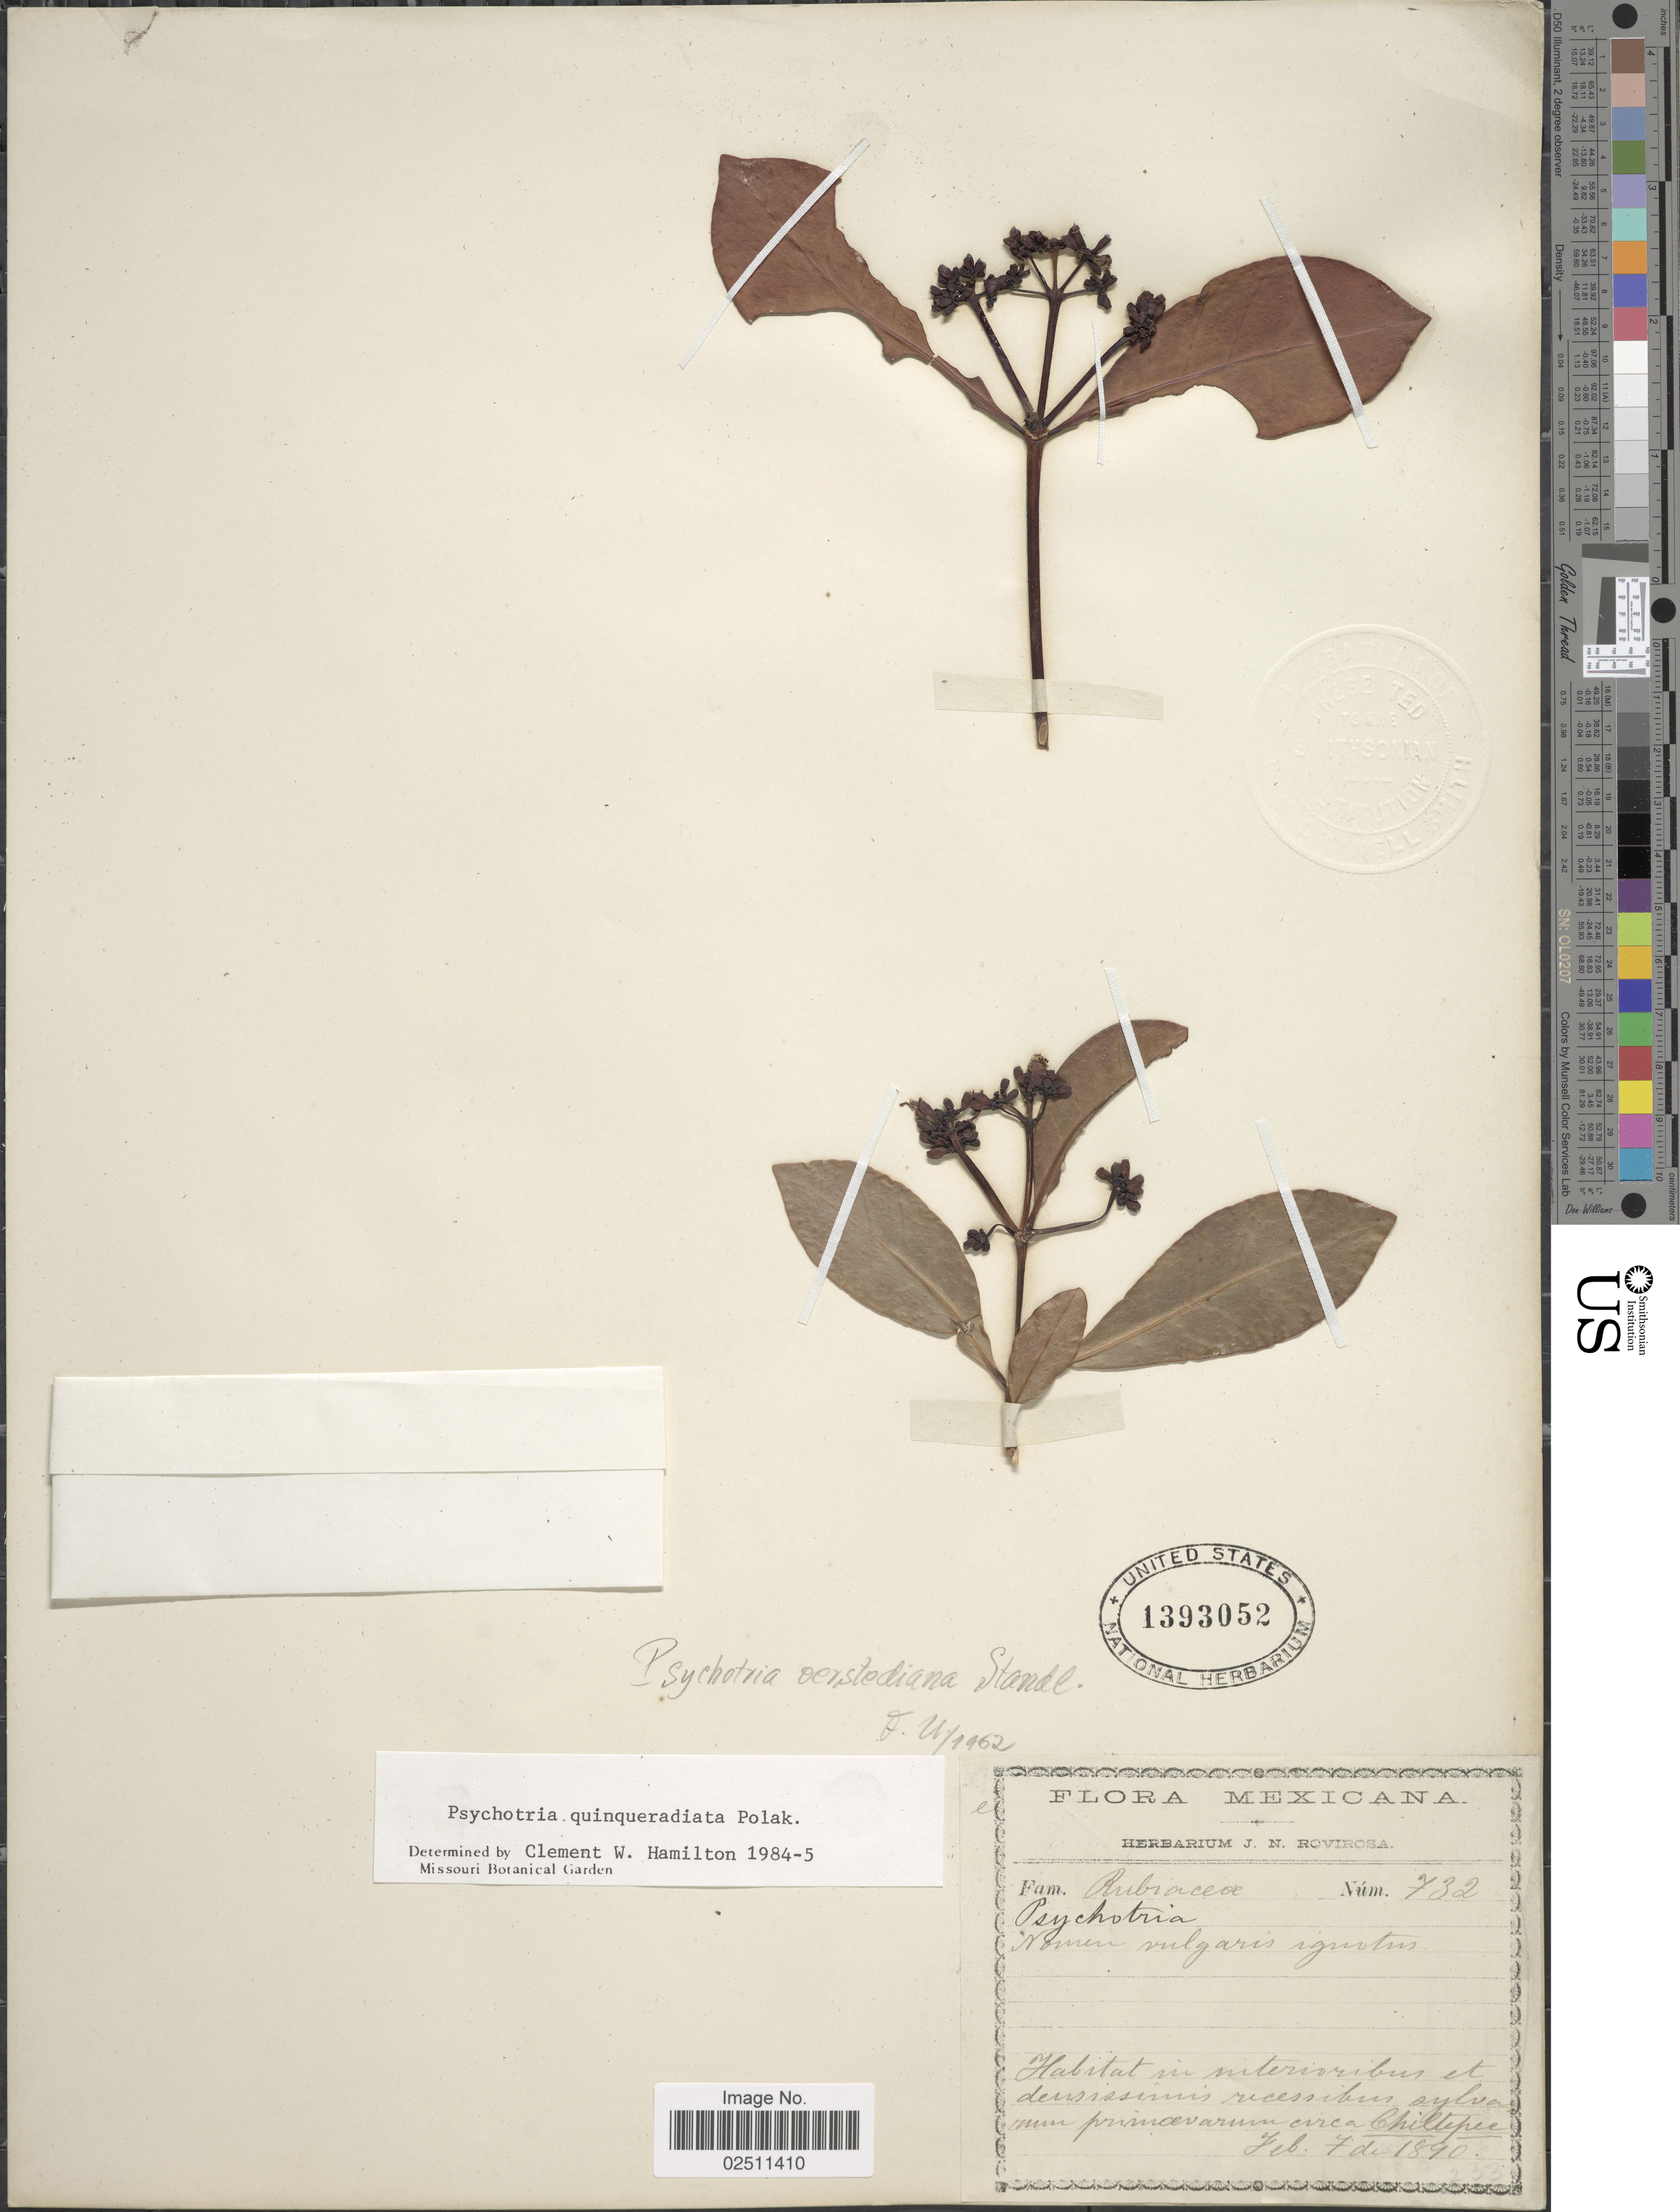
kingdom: Plantae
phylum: Tracheophyta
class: Magnoliopsida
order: Gentianales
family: Rubiaceae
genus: Psychotria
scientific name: Psychotria quinqueradiata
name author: Pol.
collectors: ex herb. J. N. Rovirosa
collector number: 732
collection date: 1890-02-07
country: Mexico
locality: Im interioribus et deussissinis ricessibus sylva mun primavarum circa Chiltepec [interpreted]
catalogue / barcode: US 1393052